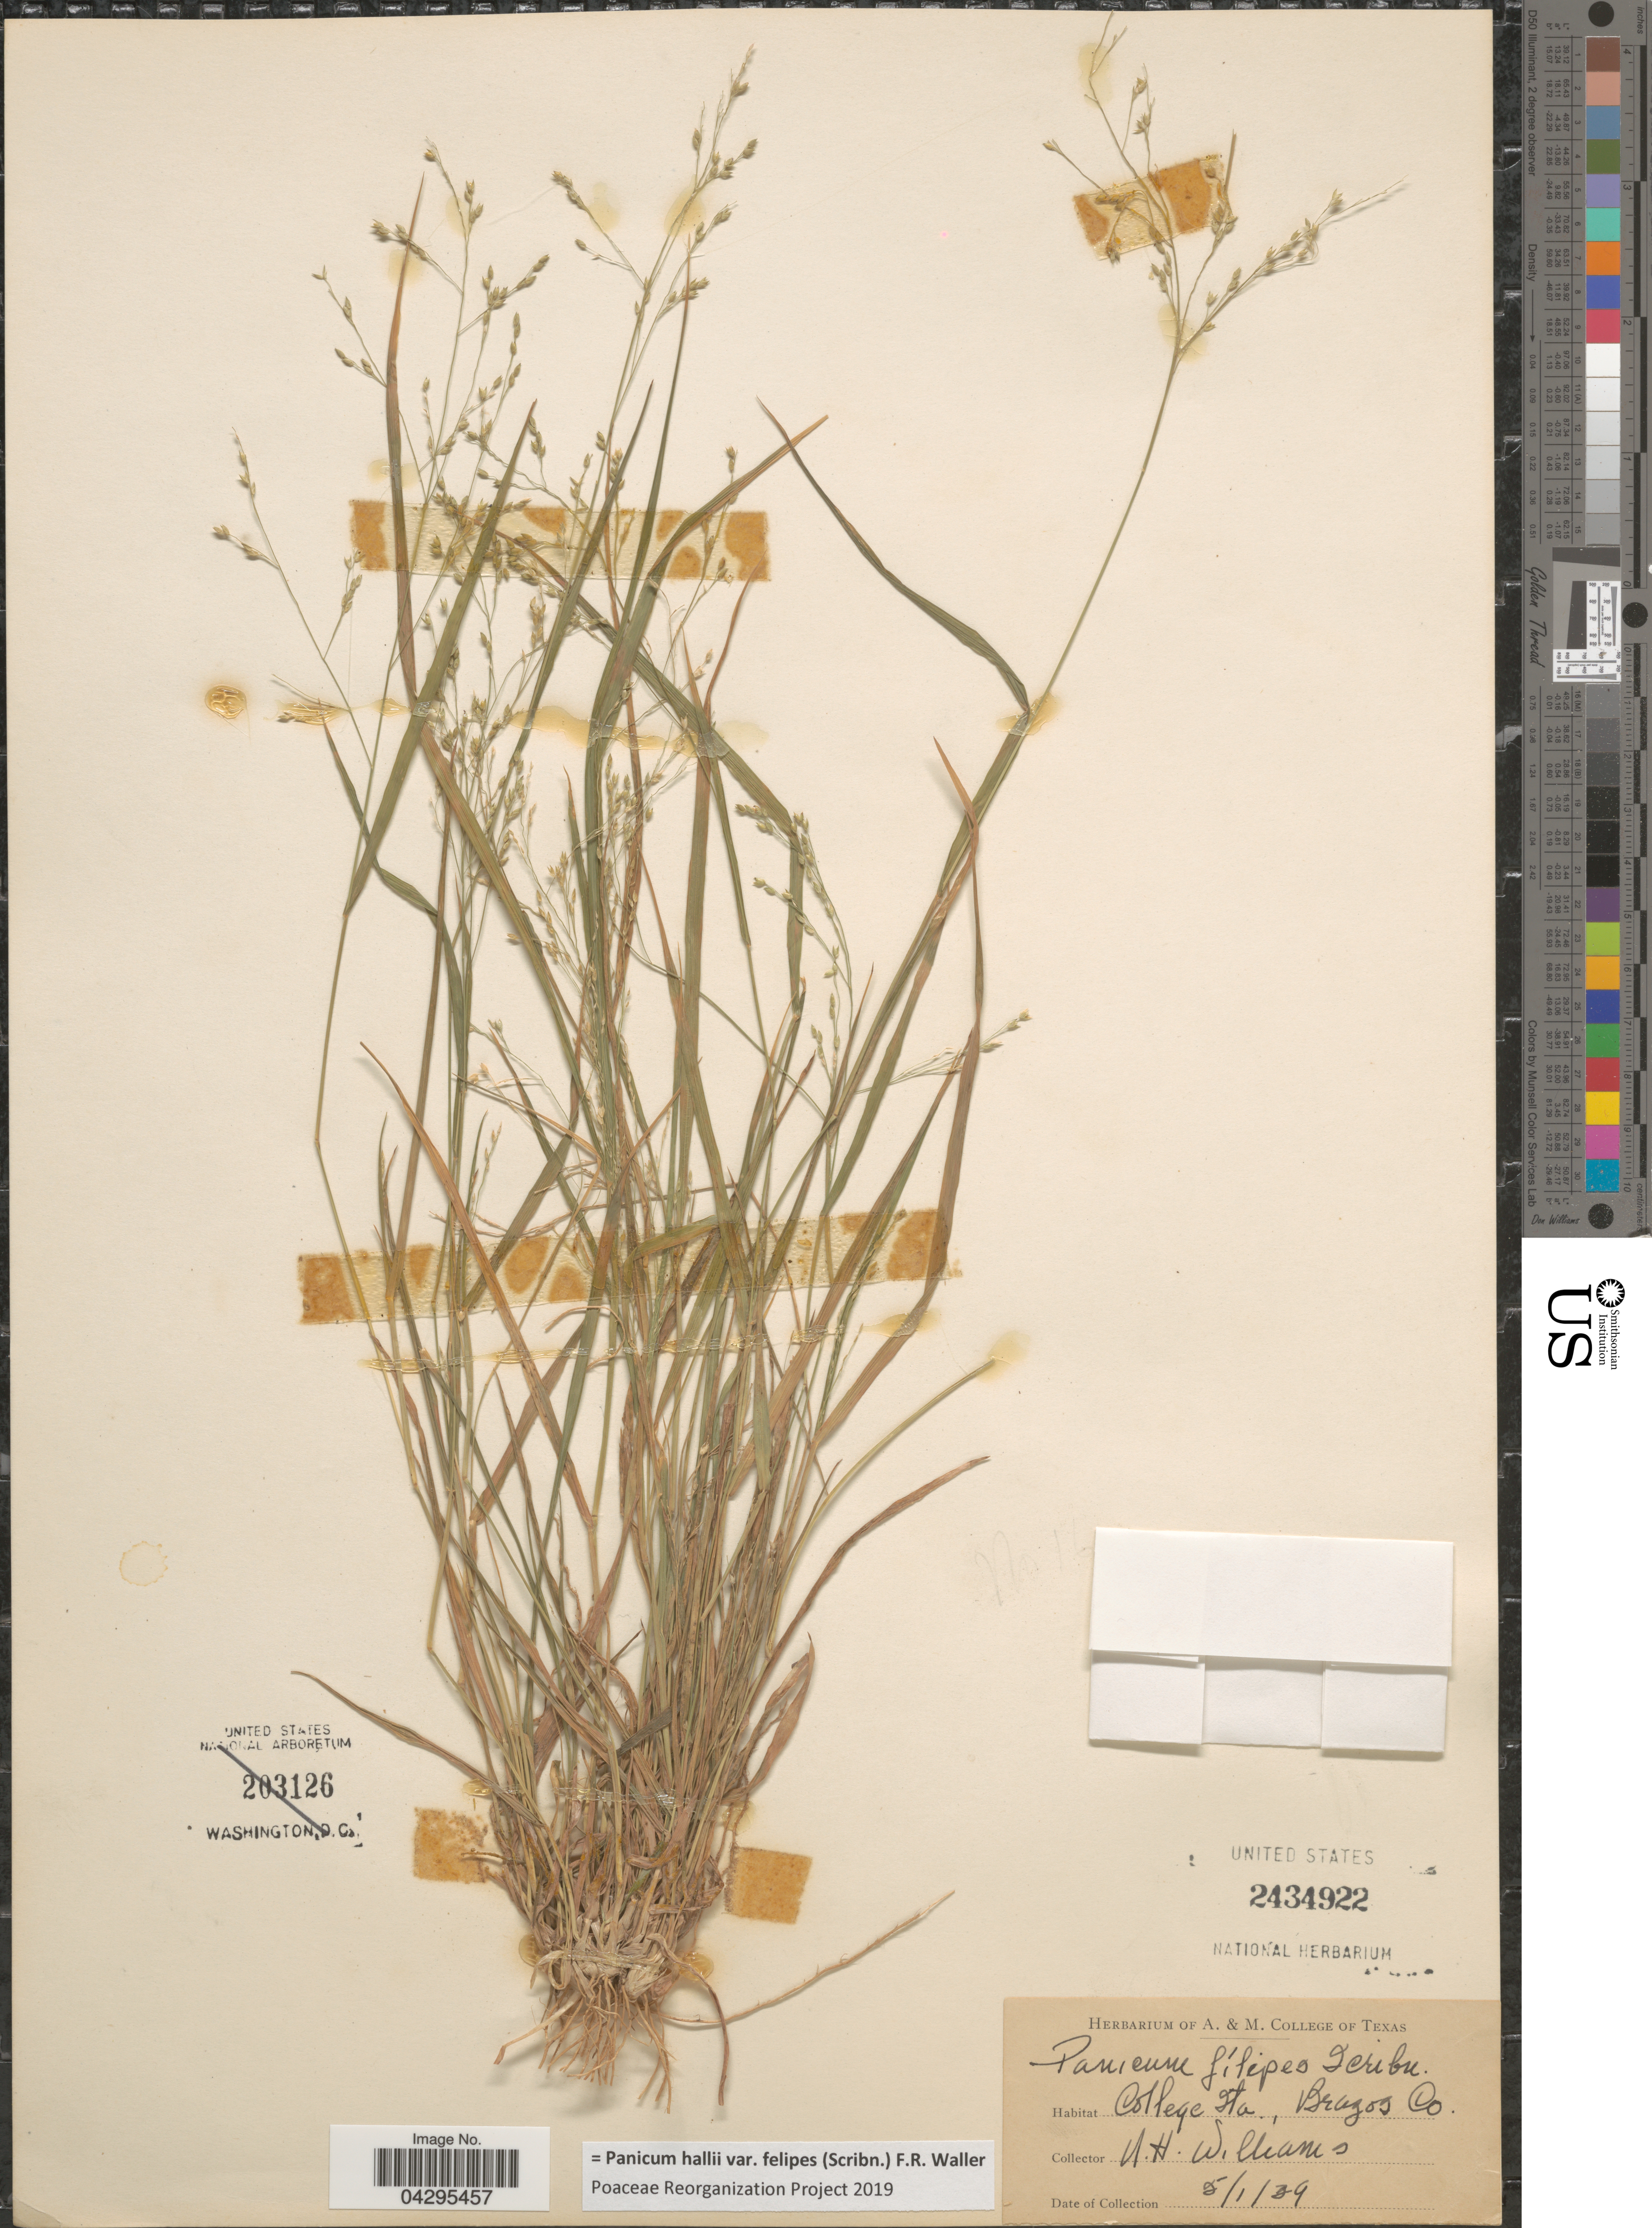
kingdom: Plantae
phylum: Tracheophyta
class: Liliopsida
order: Poales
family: Poaceae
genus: Panicum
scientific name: Panicum hallii var. felipes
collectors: N. H. Williams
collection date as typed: Transcribed d/m/y: 1/5/39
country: United States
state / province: Texas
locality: College Sta., Brazos Co.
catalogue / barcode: US 2434922